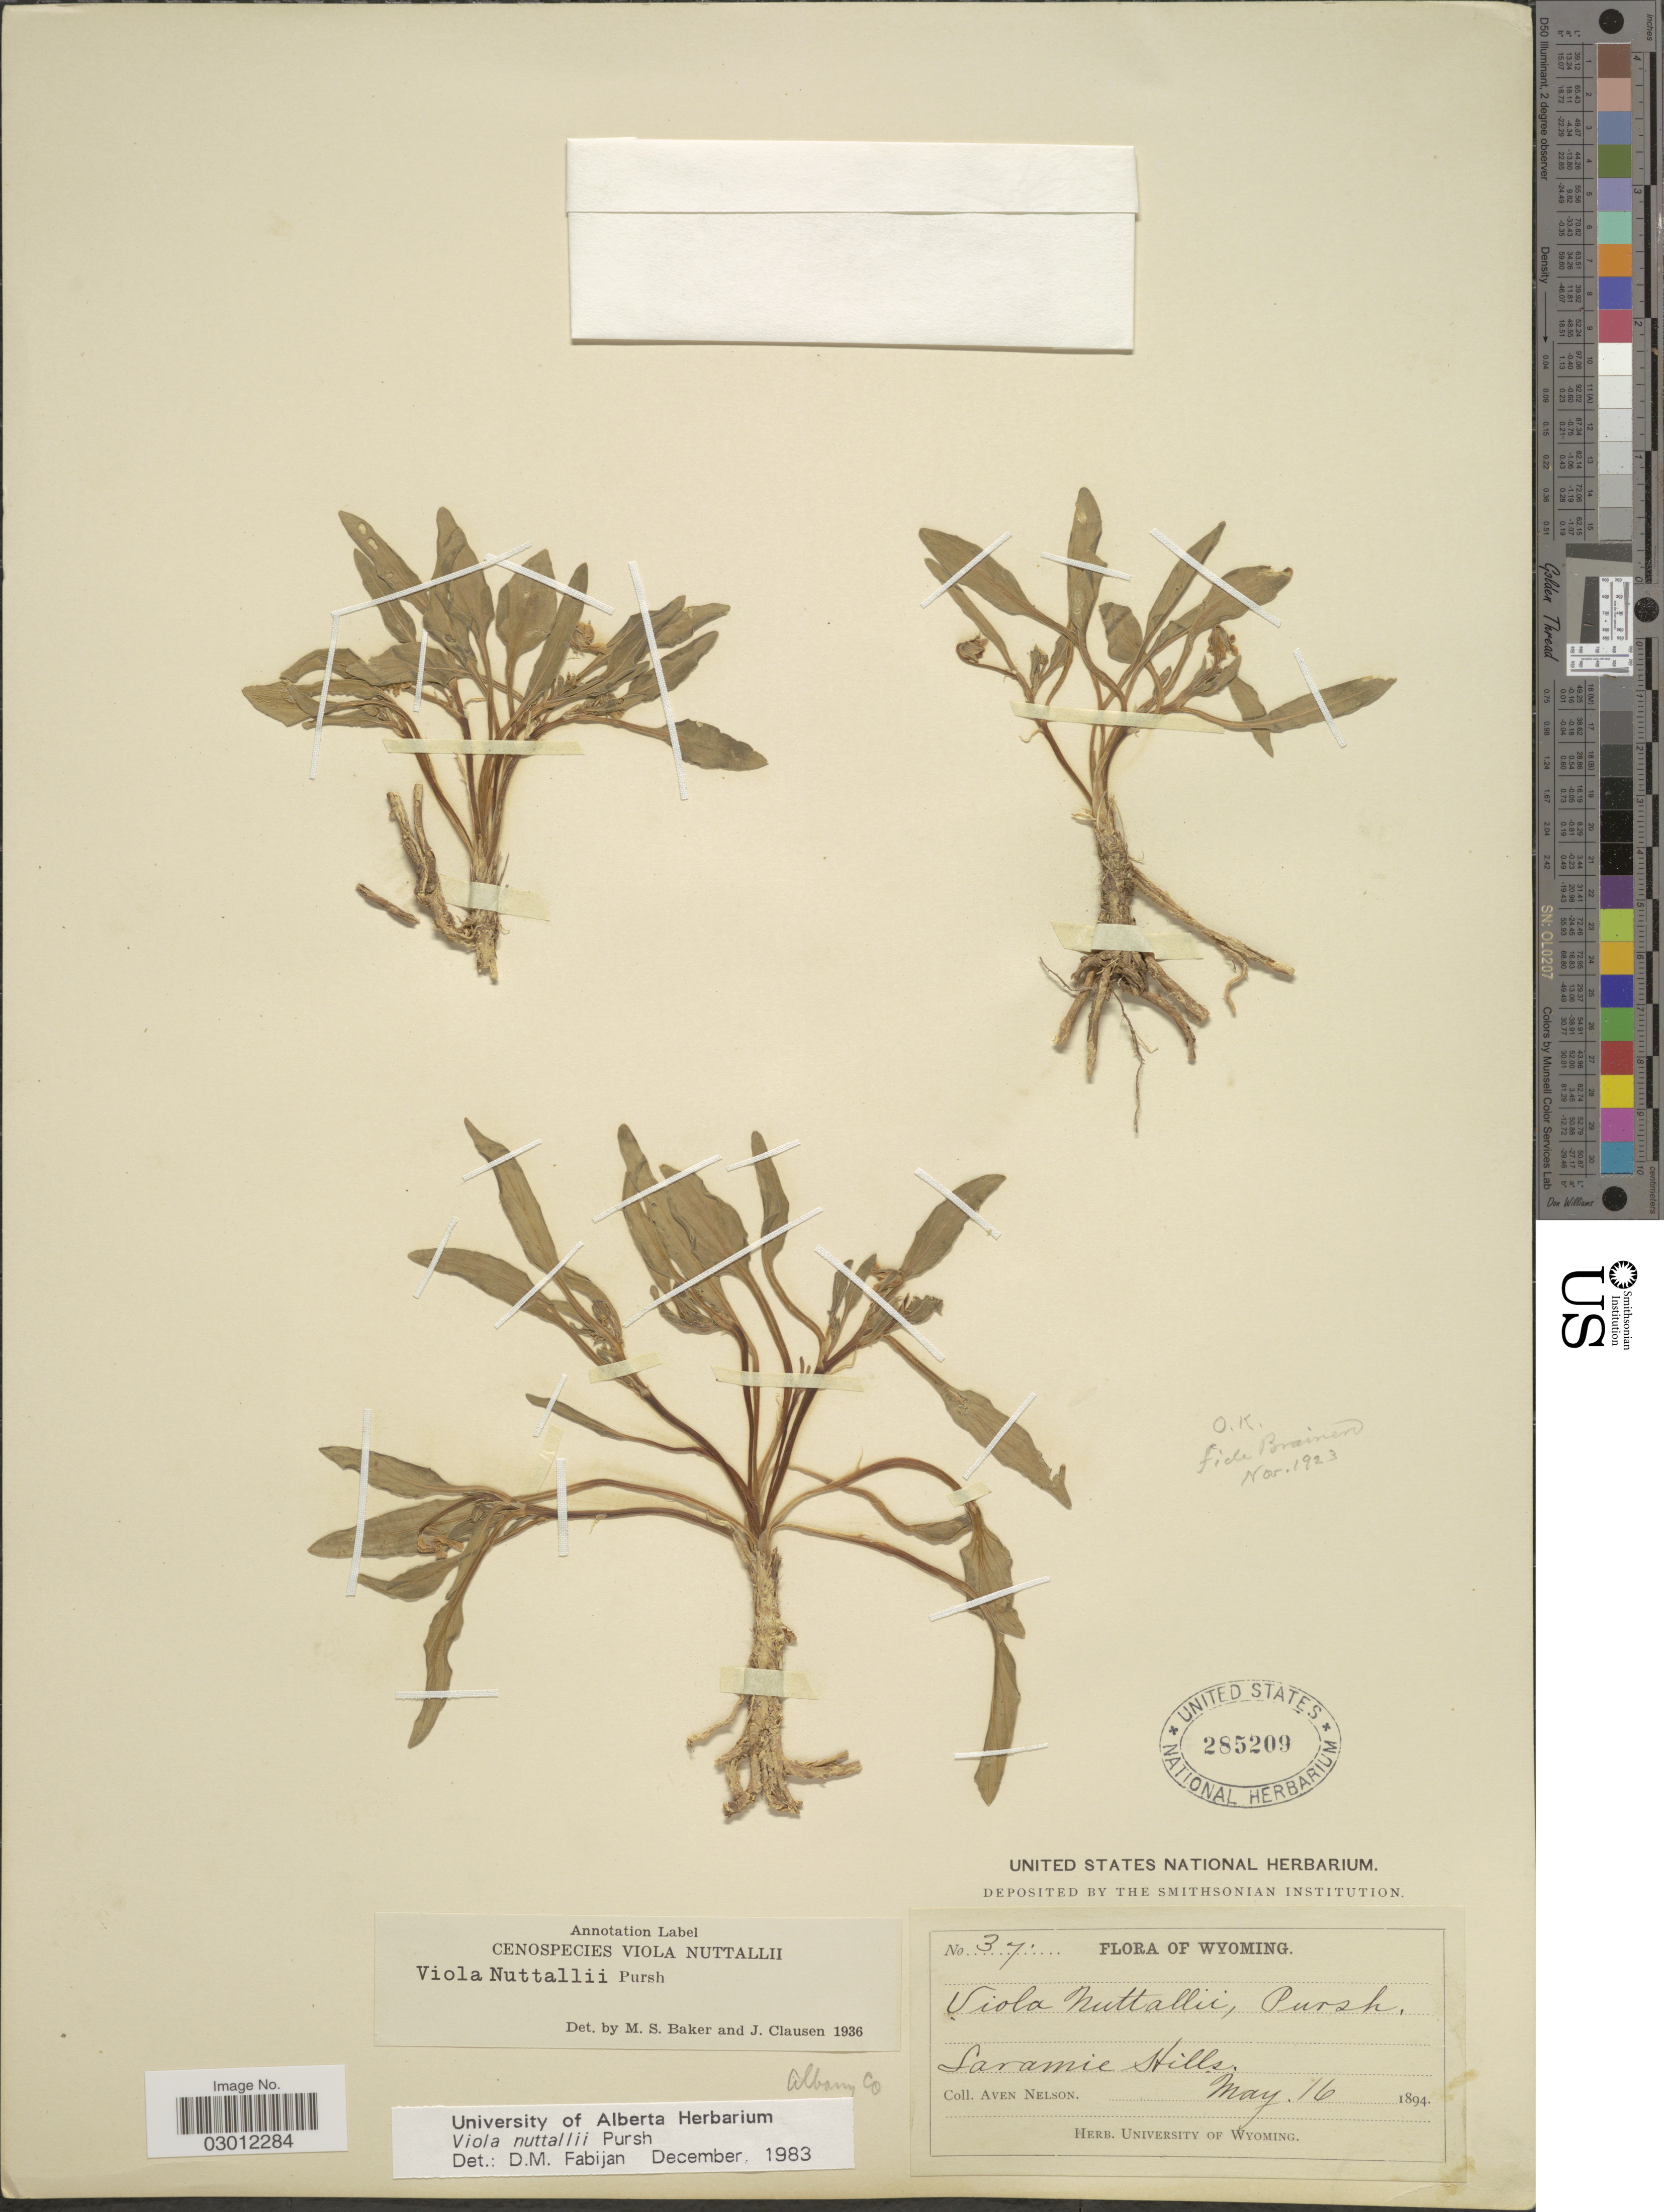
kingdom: Plantae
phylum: Tracheophyta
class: Magnoliopsida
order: Malpighiales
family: Violaceae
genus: Viola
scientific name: Viola nuttallii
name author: Pursh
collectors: A. Nelson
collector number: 37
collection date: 1894-05-16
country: United States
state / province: Wyoming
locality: Laramie Hills.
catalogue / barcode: US 285209